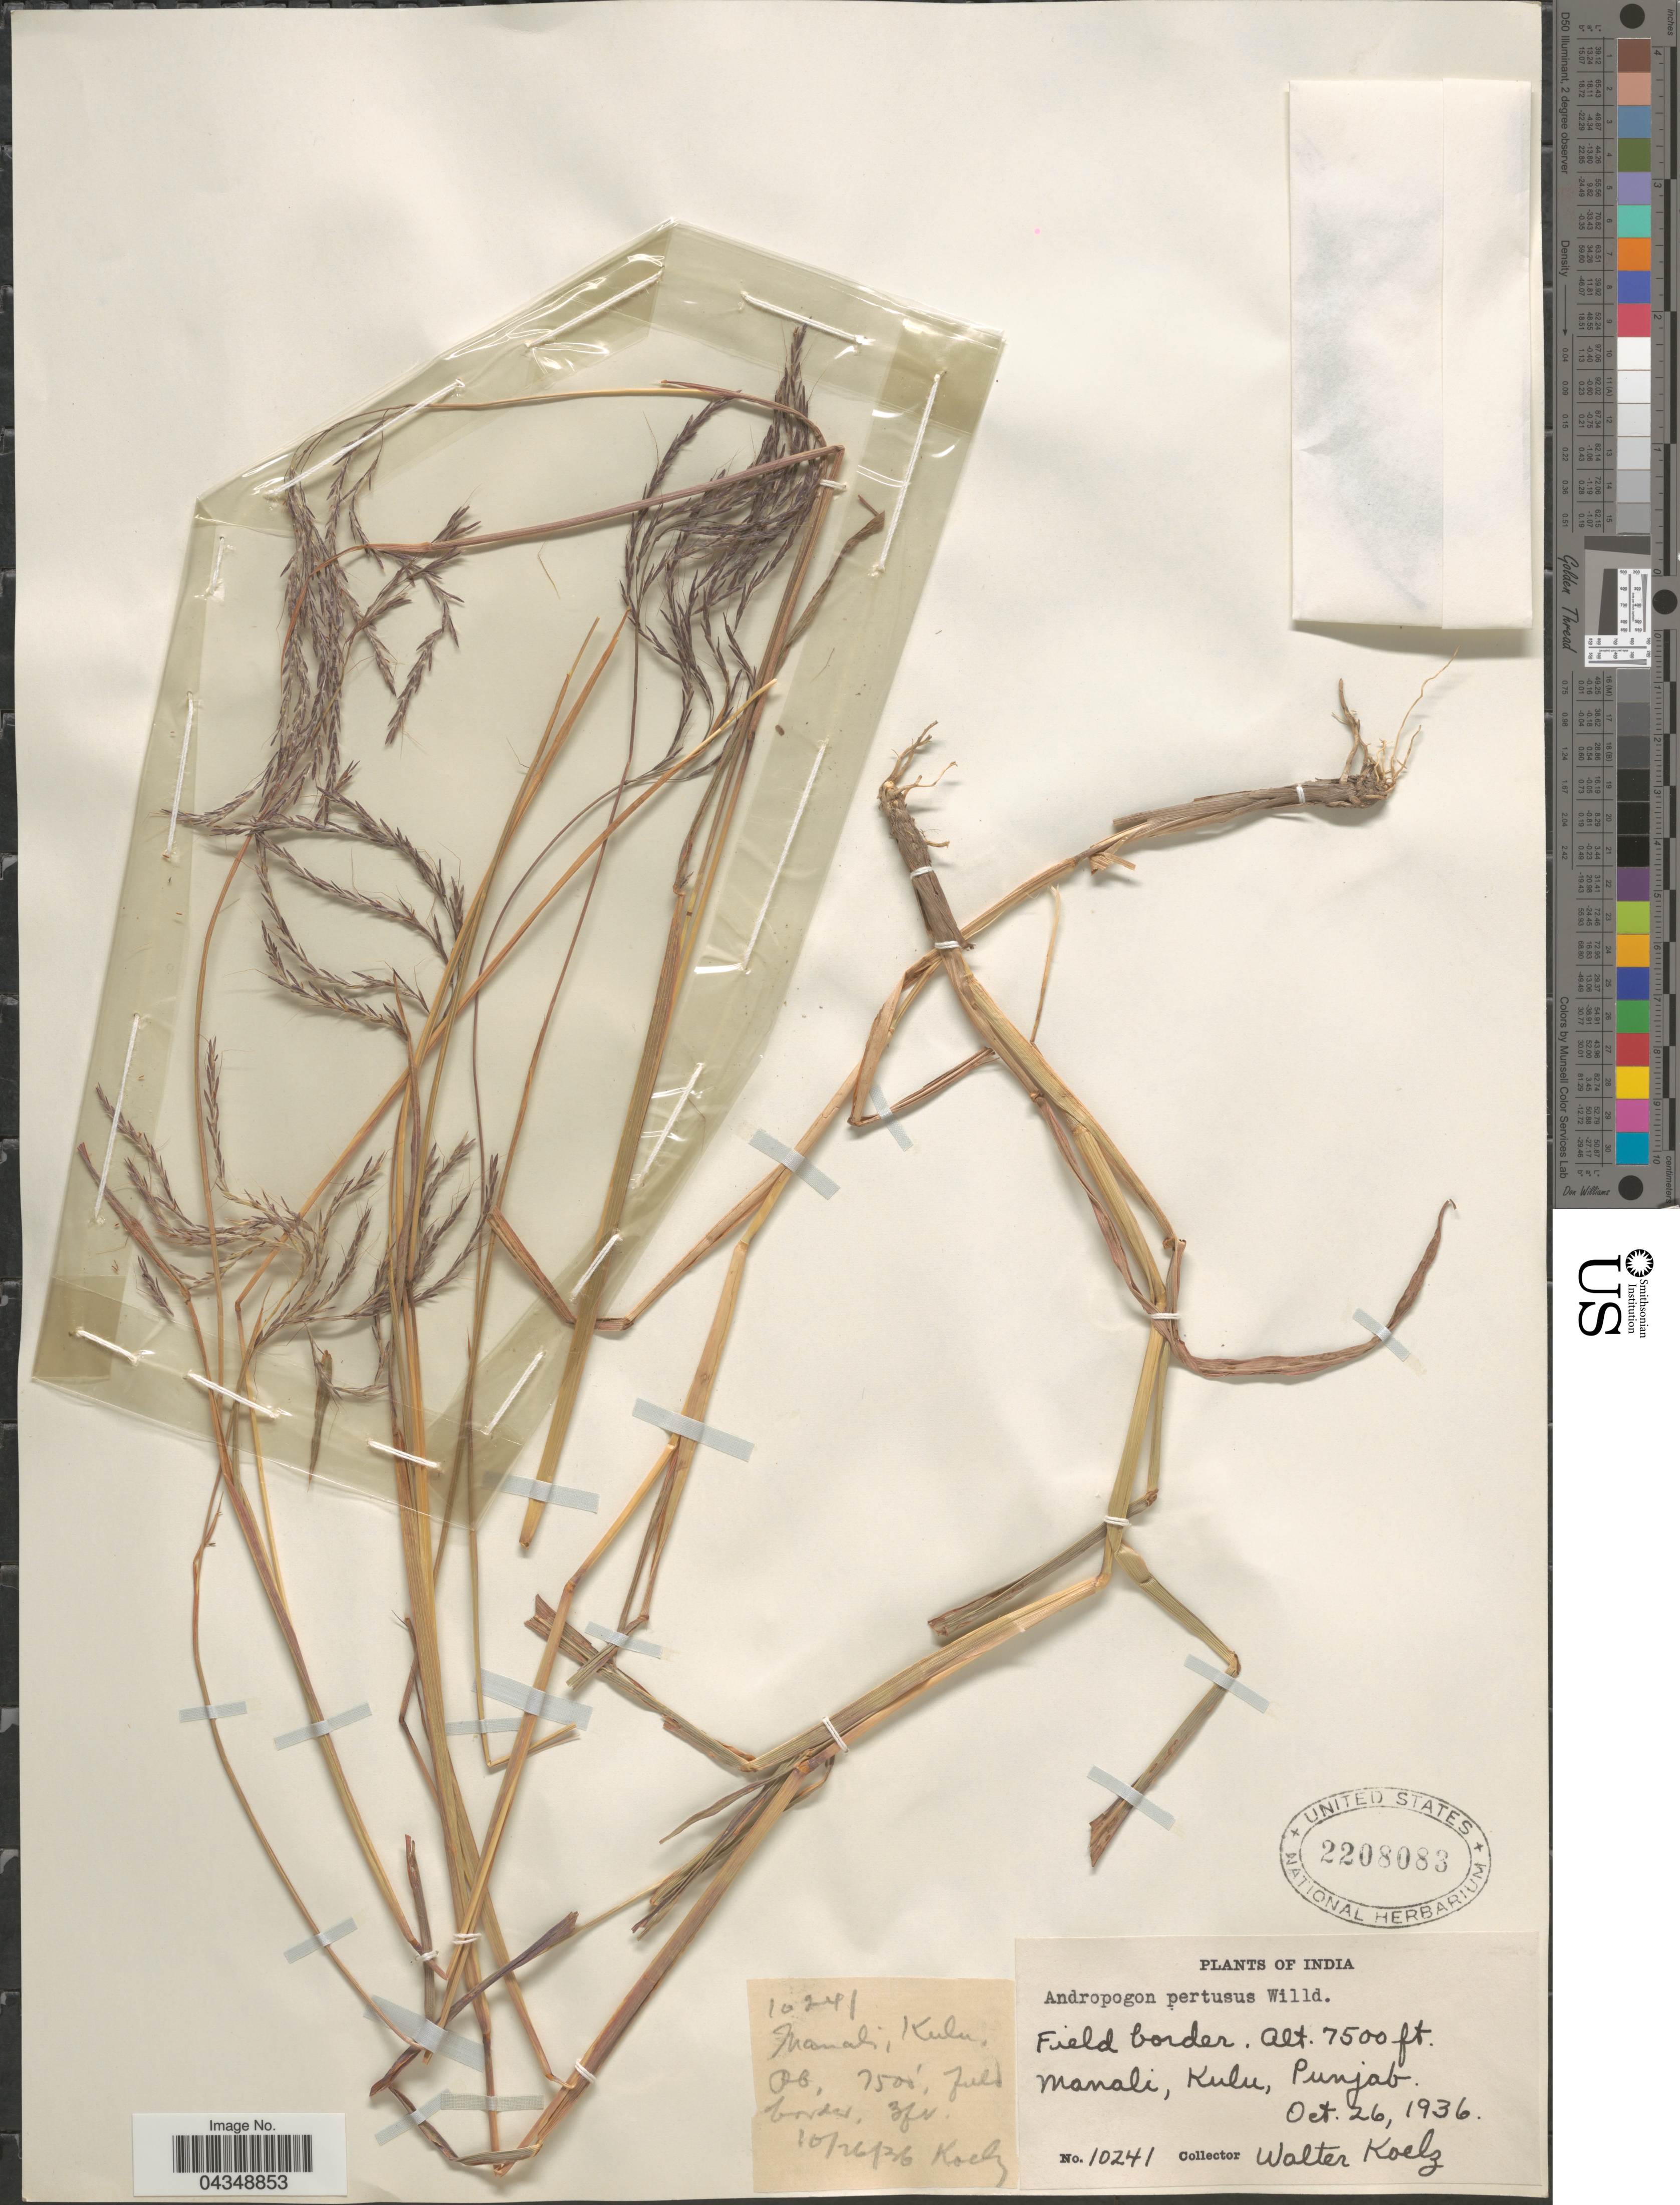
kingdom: Plantae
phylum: Tracheophyta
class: Liliopsida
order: Poales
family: Poaceae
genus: Bothriochloa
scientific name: Bothriochloa pertusa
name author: (L.) A. Camus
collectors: W. N. Koelz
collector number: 10241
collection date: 1936-10-26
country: India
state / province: Himachal Pradesh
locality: Field border. Manali, Kulu.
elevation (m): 2286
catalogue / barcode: US 2208083